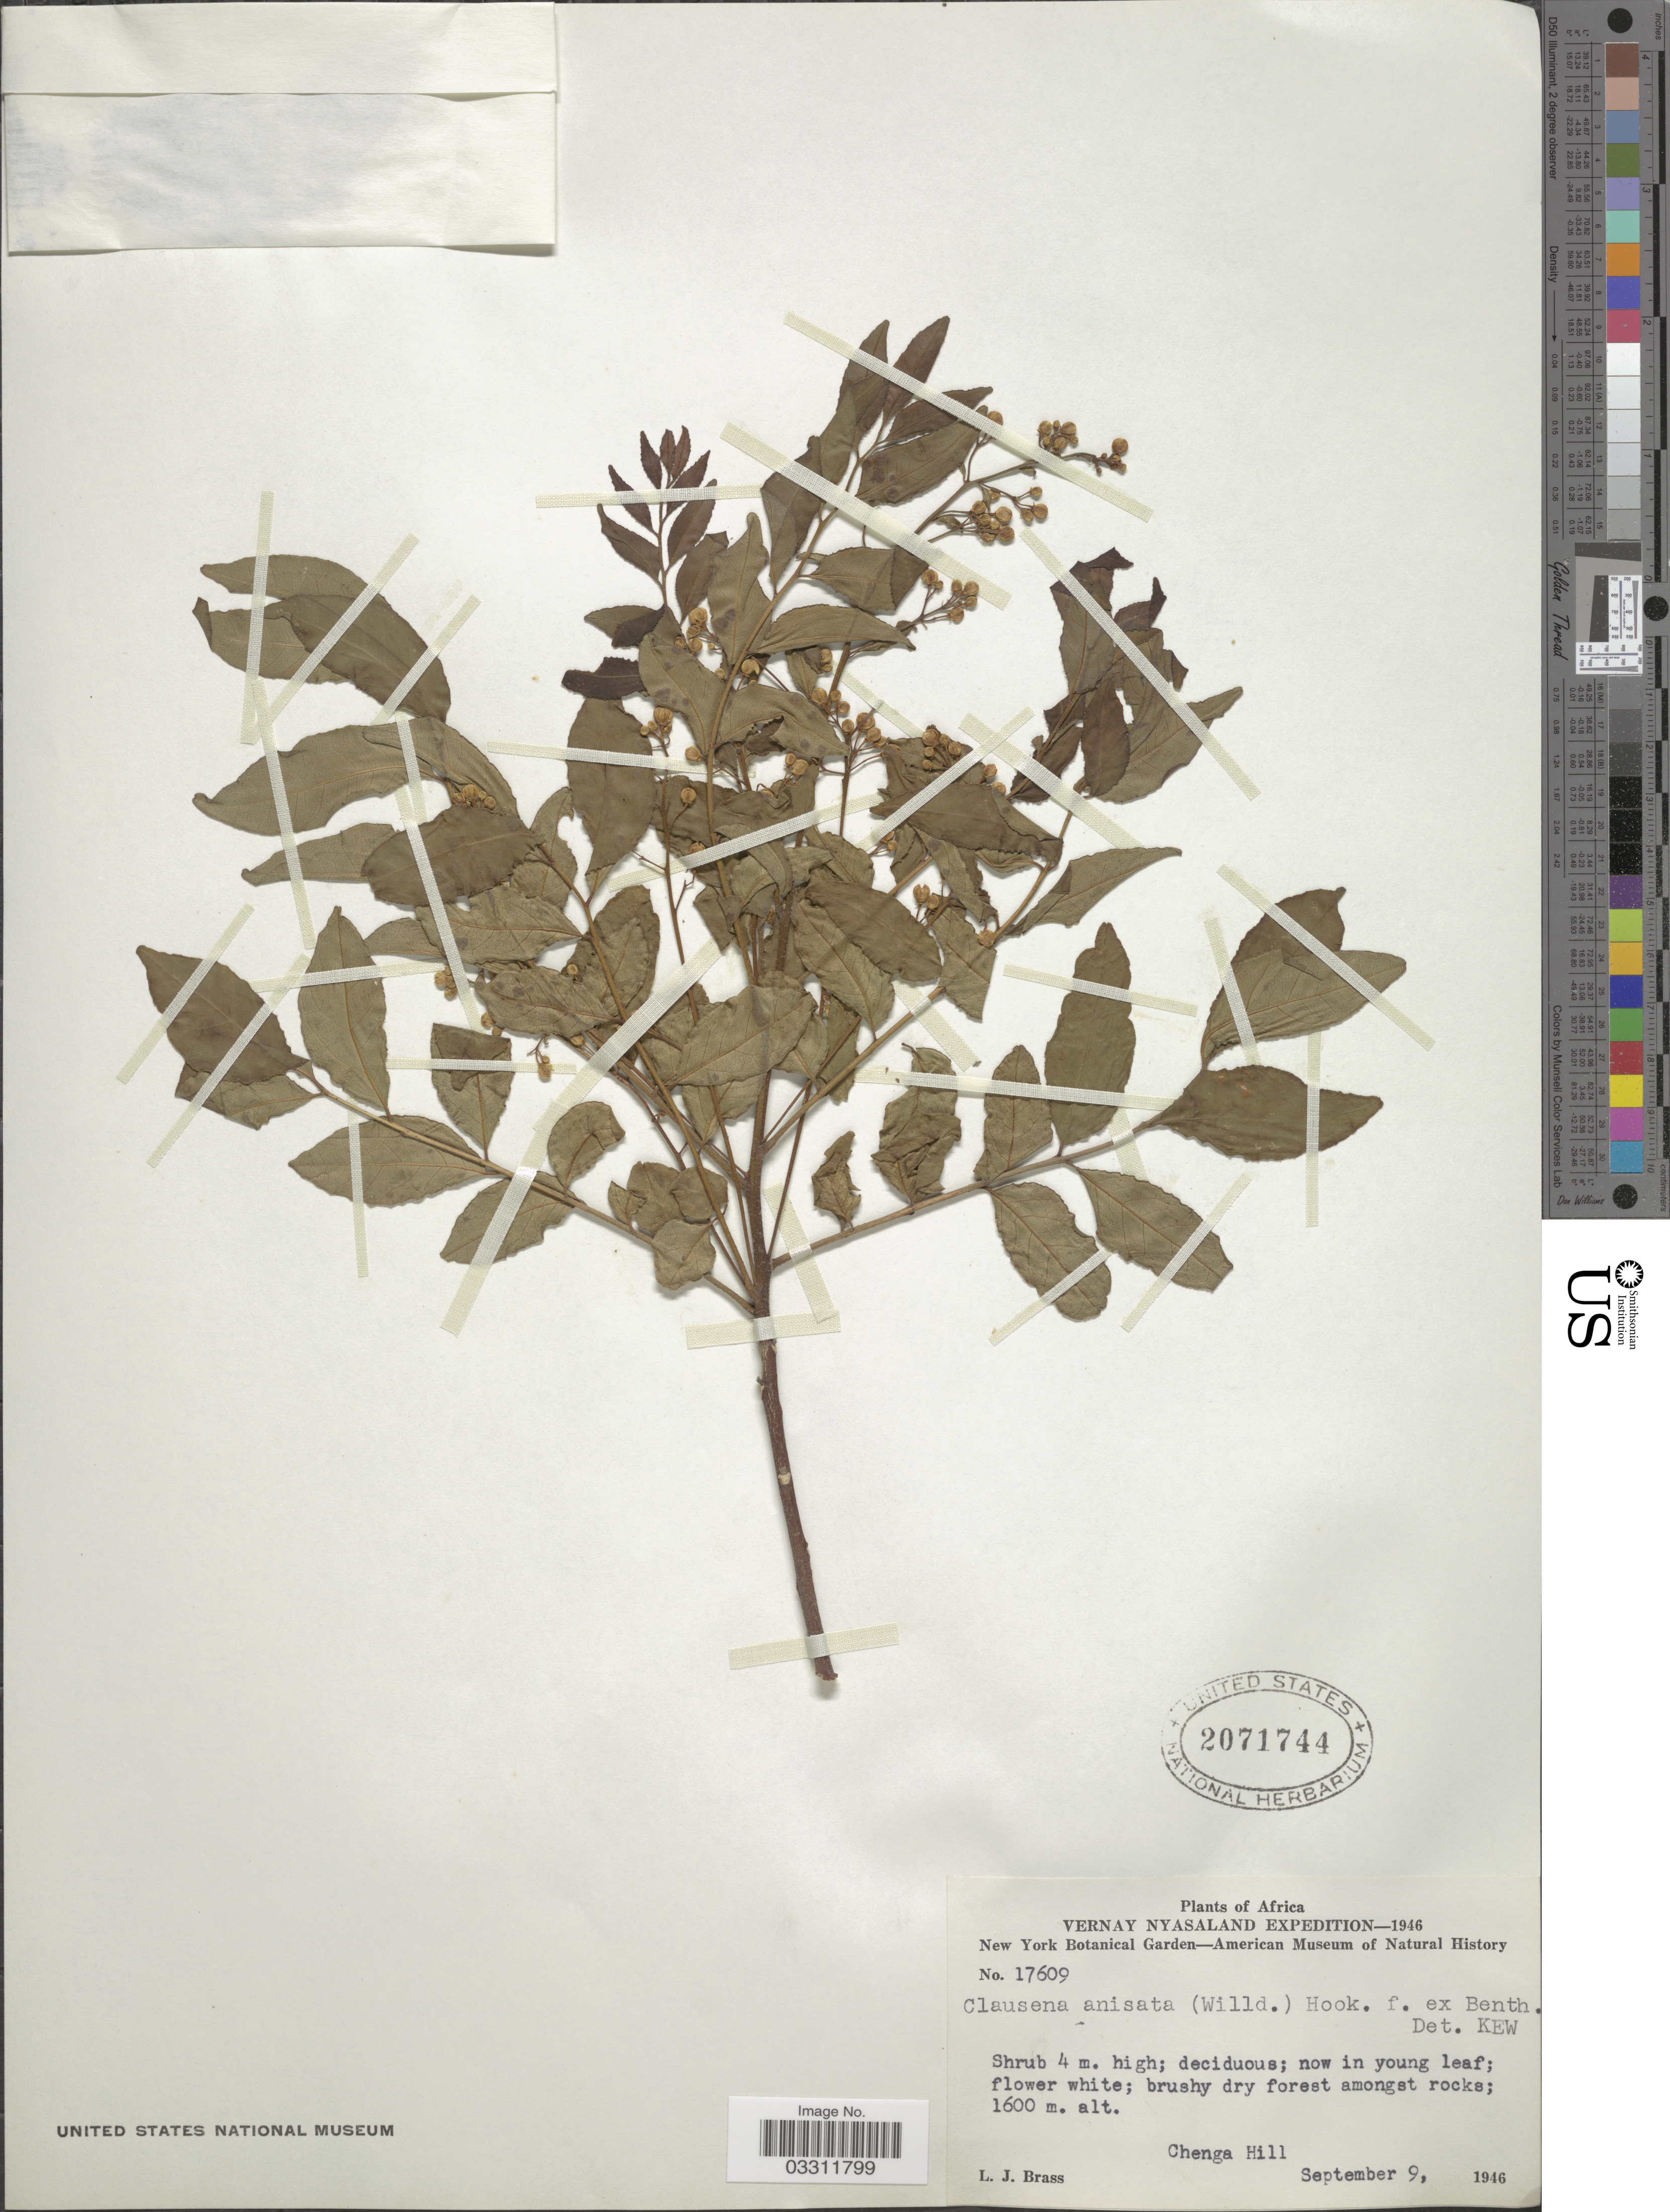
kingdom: Plantae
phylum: Tracheophyta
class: Magnoliopsida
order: Sapindales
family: Rutaceae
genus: Clausena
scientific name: Clausena anisata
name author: (Willd.) Benth.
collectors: L. J. Brass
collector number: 17609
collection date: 1946-09-09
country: Malawi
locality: Vernay Nyasaland. Chenga Hill.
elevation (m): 1600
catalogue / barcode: US 2071744